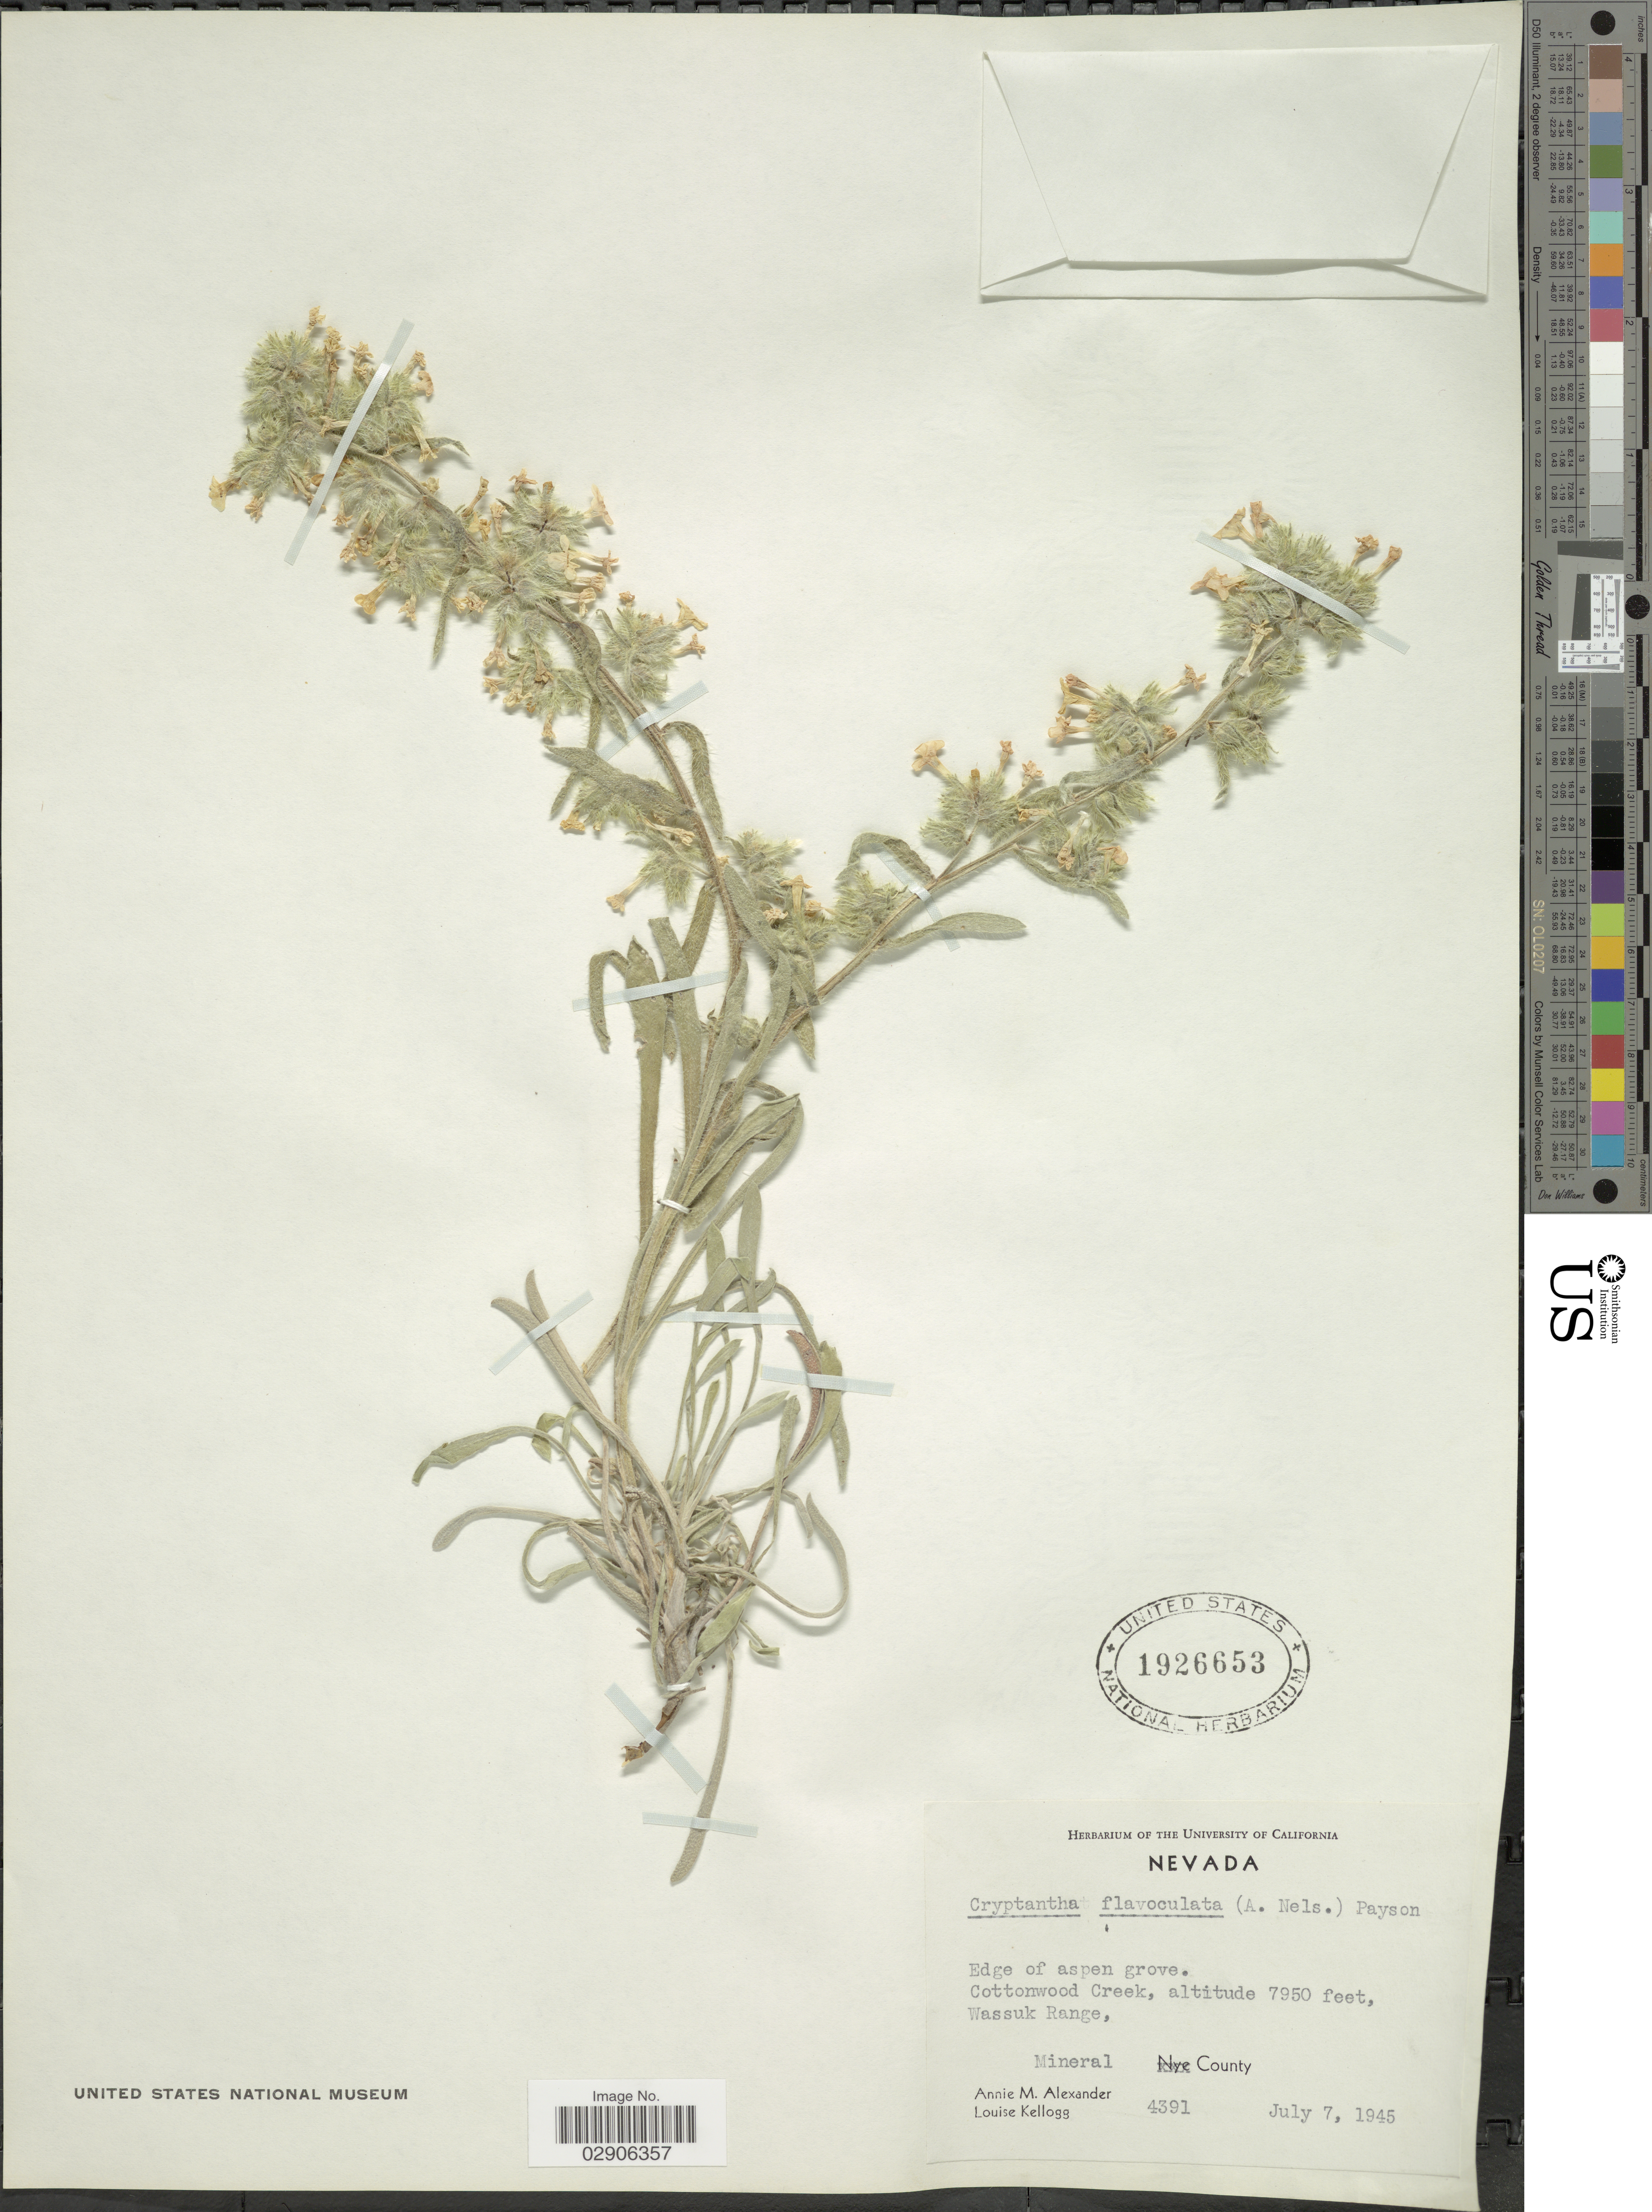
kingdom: Plantae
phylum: Tracheophyta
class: Magnoliopsida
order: Boraginales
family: Boraginaceae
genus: Cryptantha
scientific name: Cryptantha flavoculata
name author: (A. Nelson) Payson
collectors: A. M. Alexander & L. Kellogg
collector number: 4391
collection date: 1945-07-07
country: United States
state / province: Nevada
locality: Edge of aspen grove. Cottonwood Creek, Wassuk Range. Mineral County.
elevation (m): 2423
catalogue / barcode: US 1926653